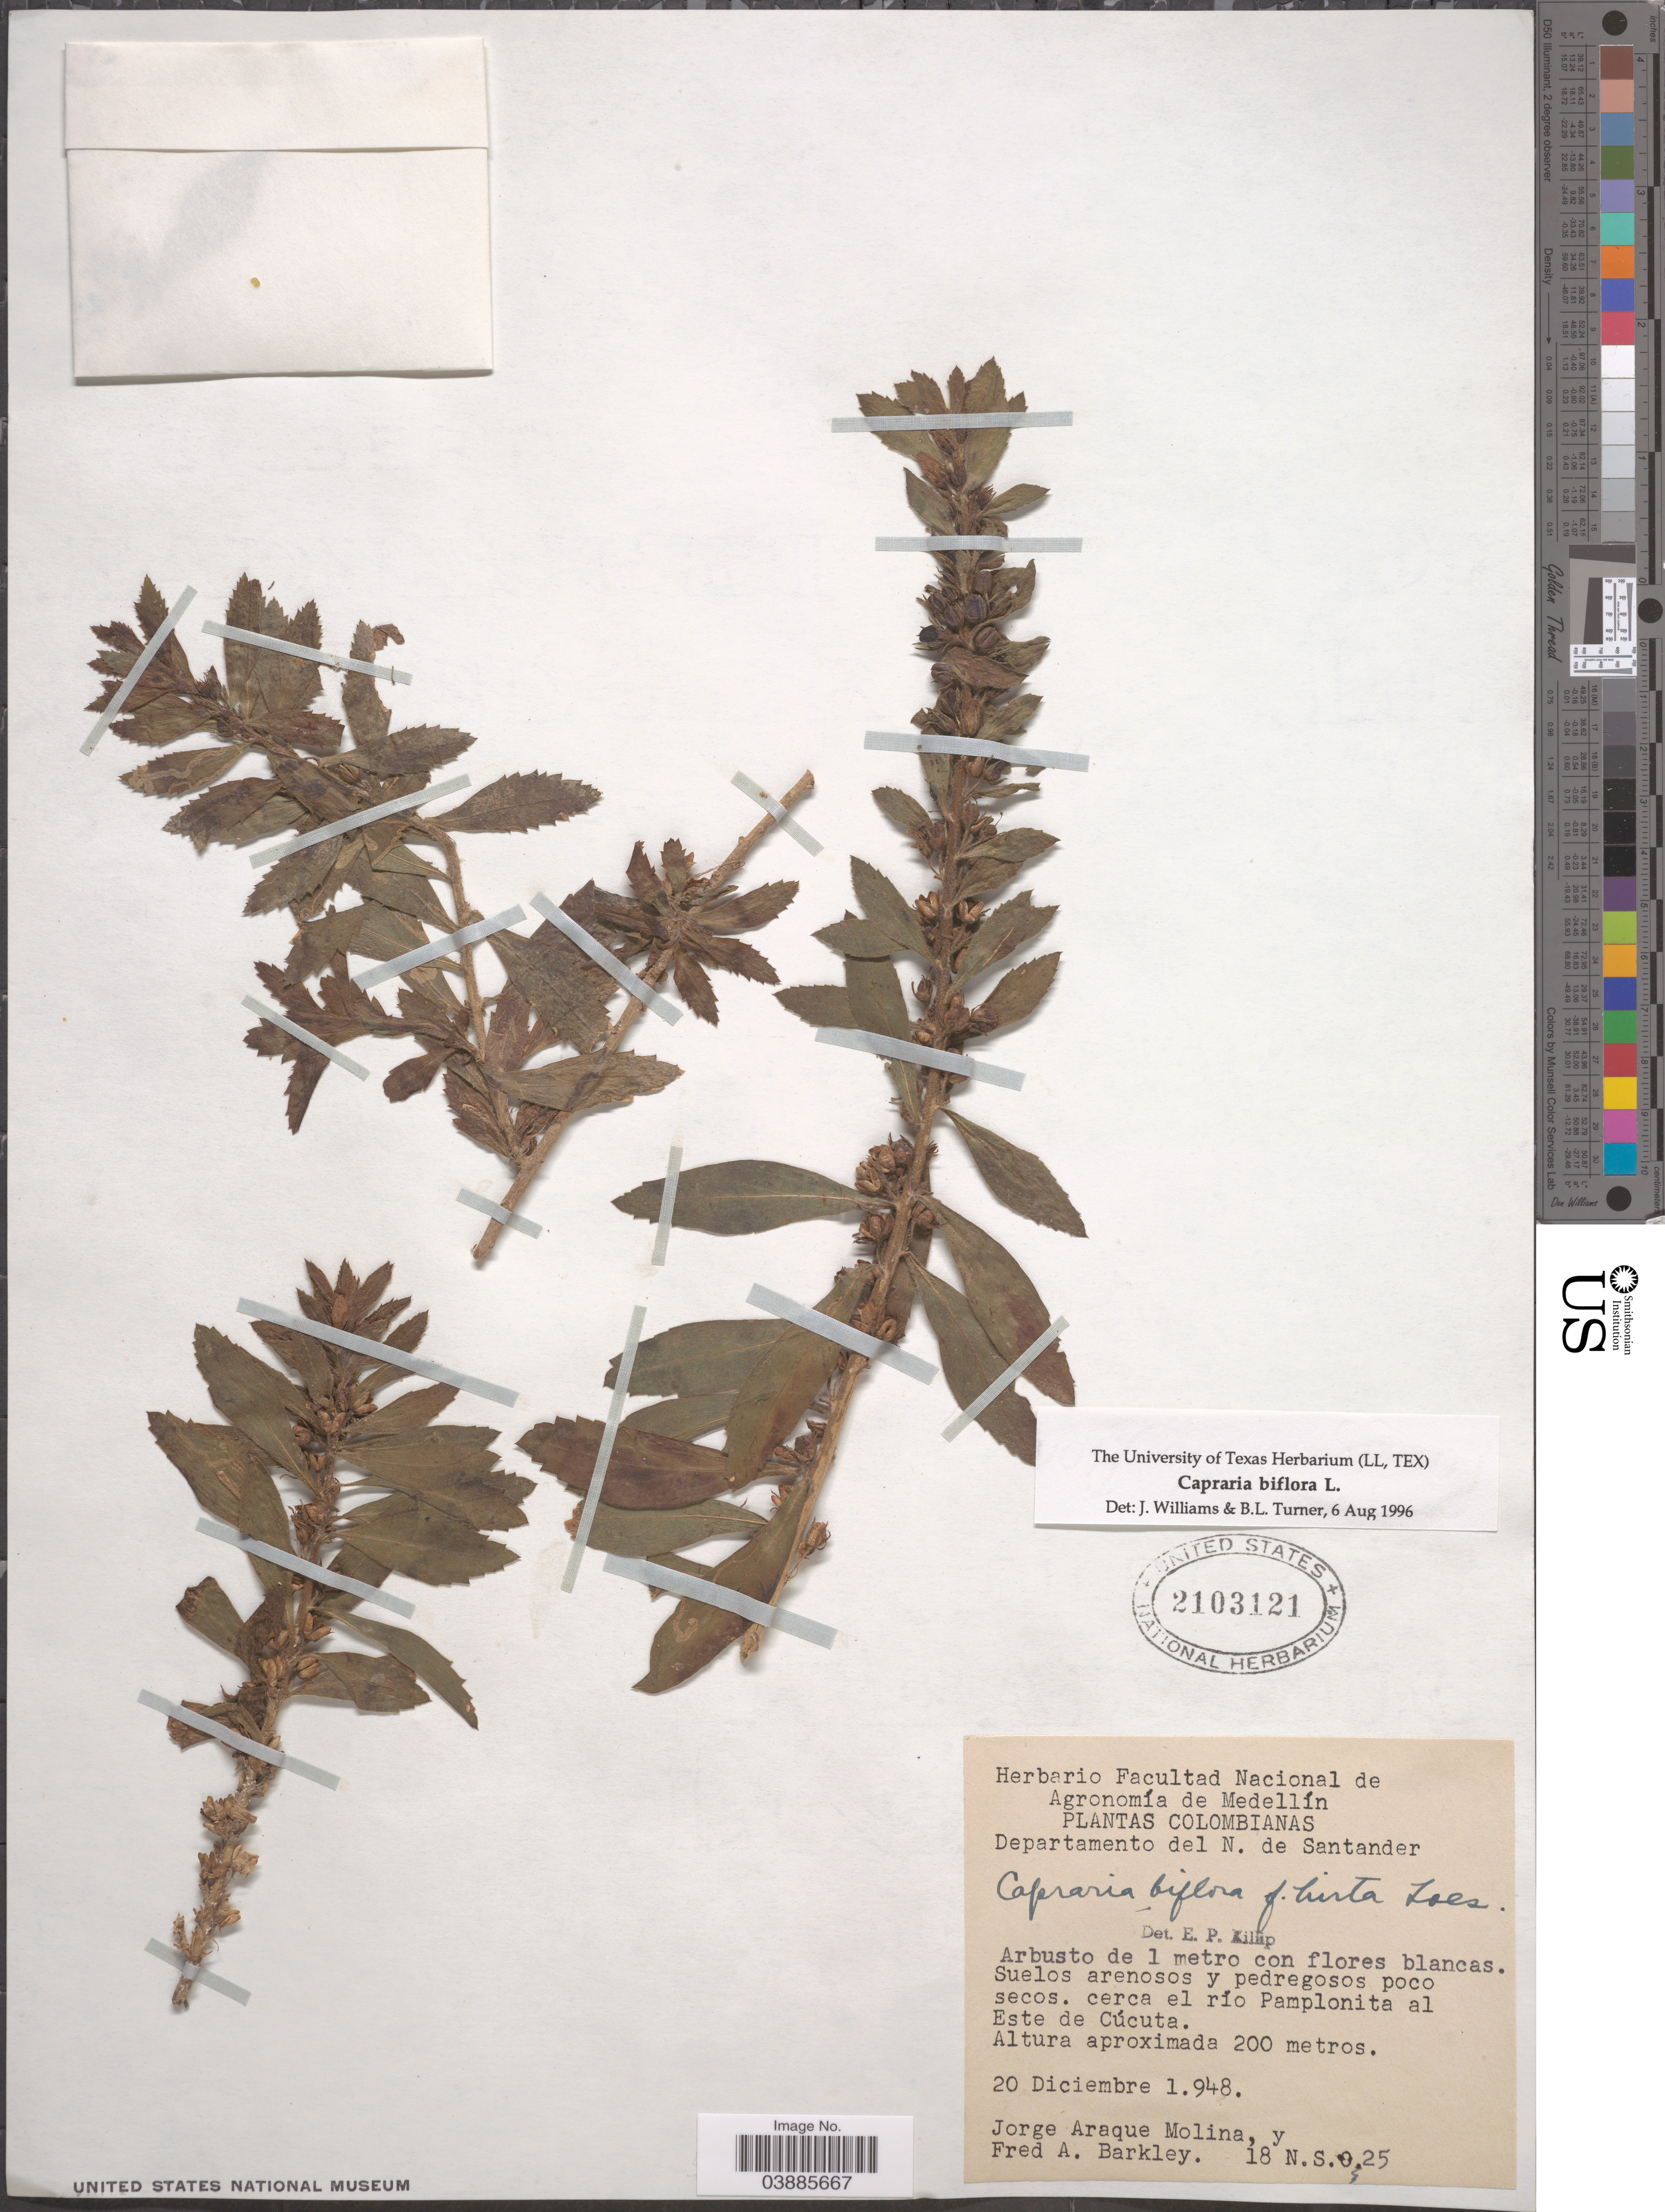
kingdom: Plantae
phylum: Tracheophyta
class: Magnoliopsida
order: Lamiales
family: Scrophulariaceae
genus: Capraria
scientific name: Capraria biflora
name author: L.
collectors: J. Araque Molina & F. A. Barkley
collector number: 18 NS 0258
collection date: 1948-12-20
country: Colombia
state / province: Norte de Santander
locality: Departamento del N. de Santander. Cerca el río Pamplonita al Este de Cúcuta.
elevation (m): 200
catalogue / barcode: US 2103121